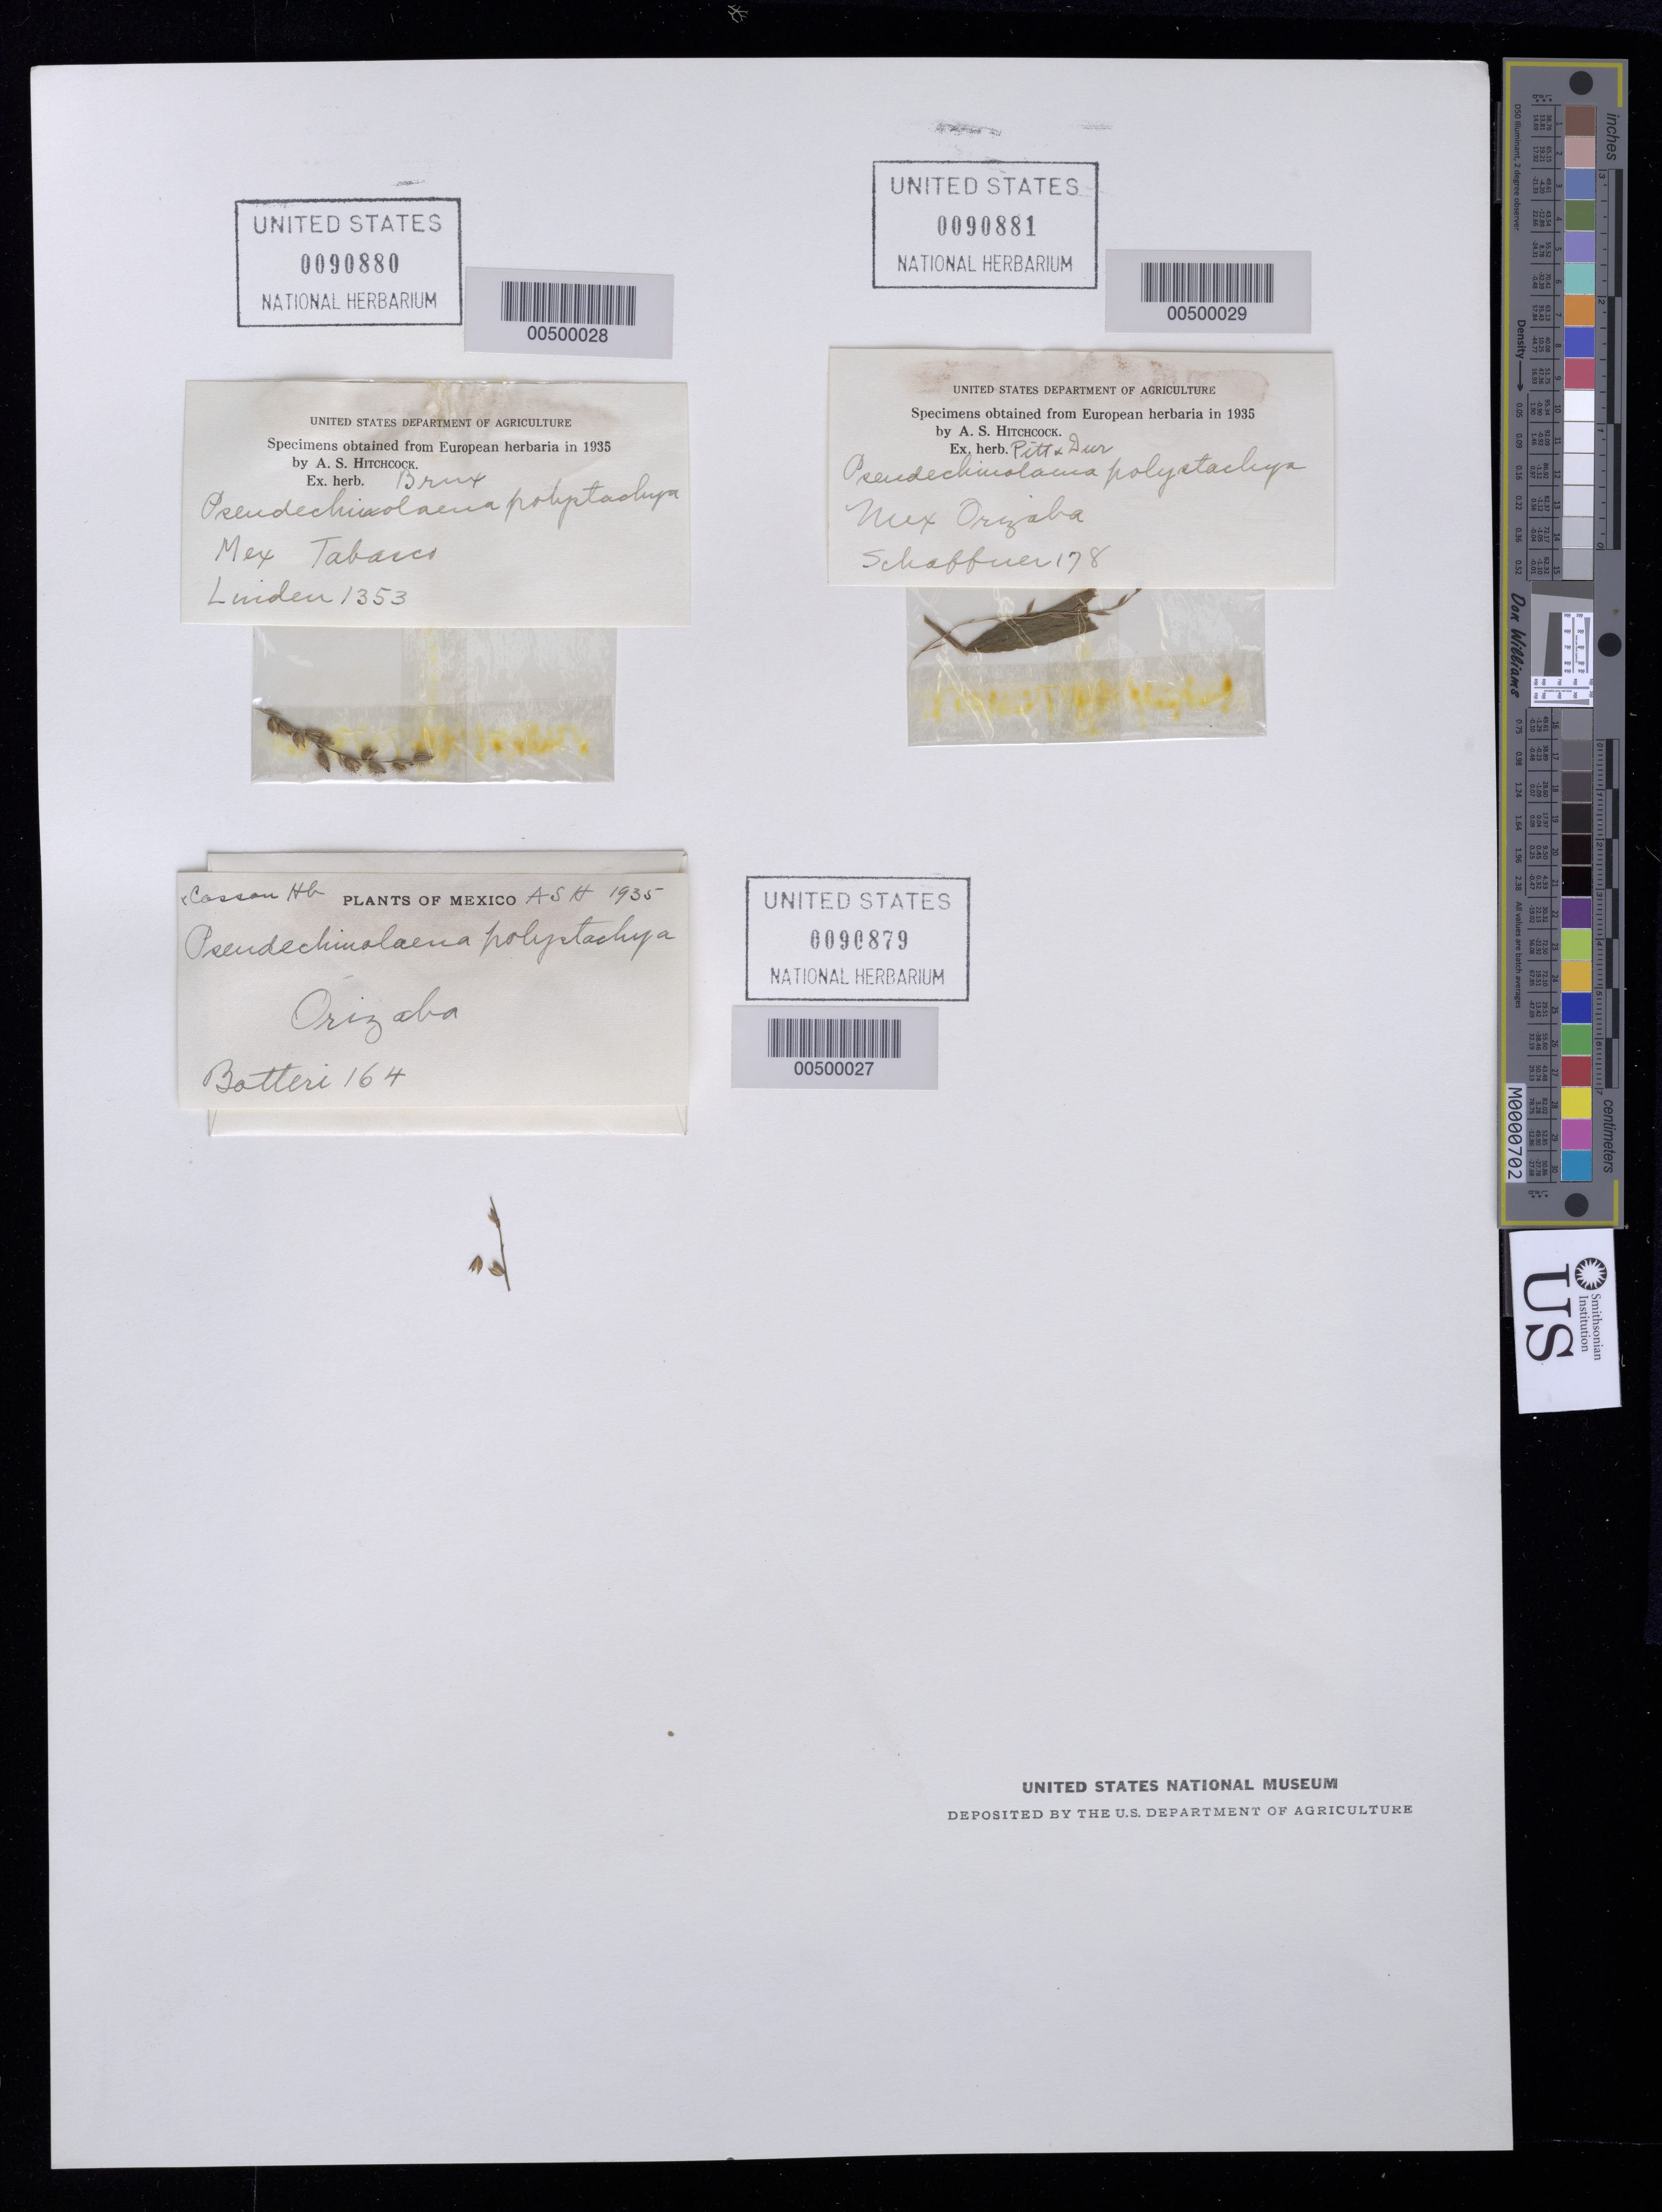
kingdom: Plantae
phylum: Tracheophyta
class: Liliopsida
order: Poales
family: Poaceae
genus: Pseudechinolaena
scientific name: Pseudechinolaena polystachya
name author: (Kunth) Stapf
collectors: -. Luiden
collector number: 1353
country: Mexico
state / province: Tabasco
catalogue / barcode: US 90880